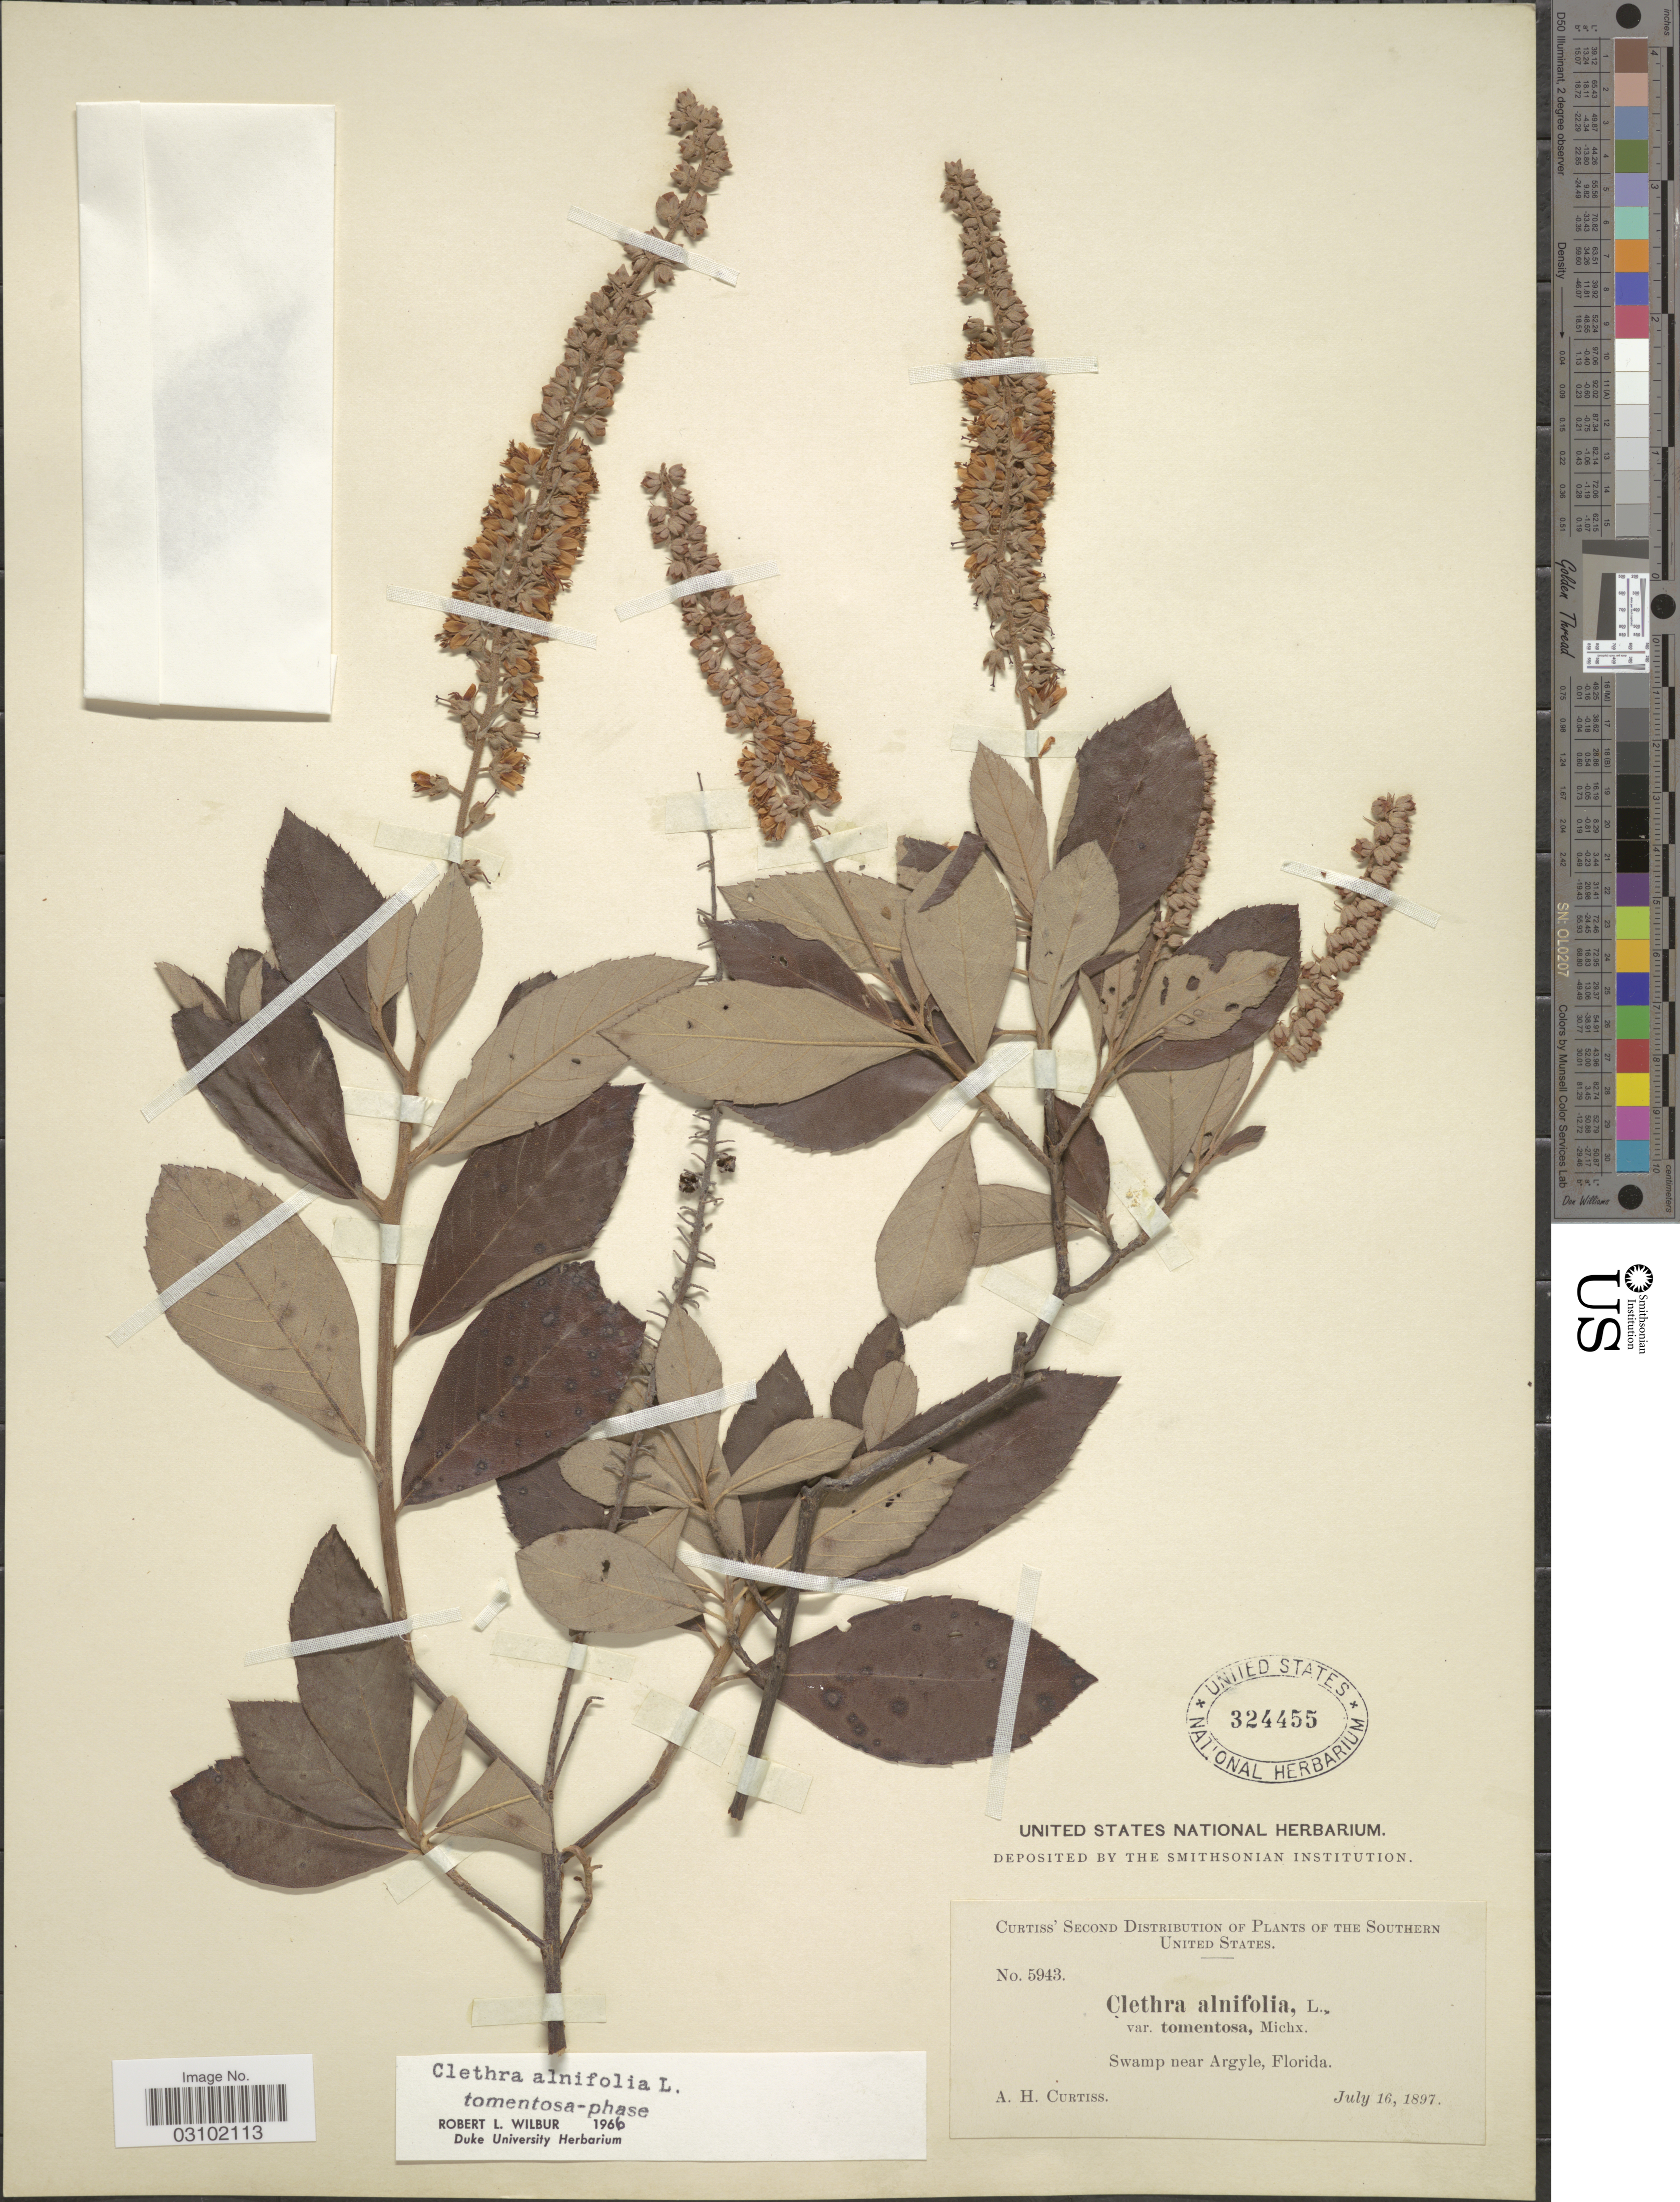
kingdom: Plantae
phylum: Tracheophyta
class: Magnoliopsida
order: Ericales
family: Clethraceae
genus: Clethra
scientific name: Clethra alnifolia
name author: L.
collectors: A. H. Curtiss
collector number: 5943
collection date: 1897-07-16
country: United States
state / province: Florida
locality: The Southern United States, Swamp near Argyle.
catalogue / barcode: US 324455